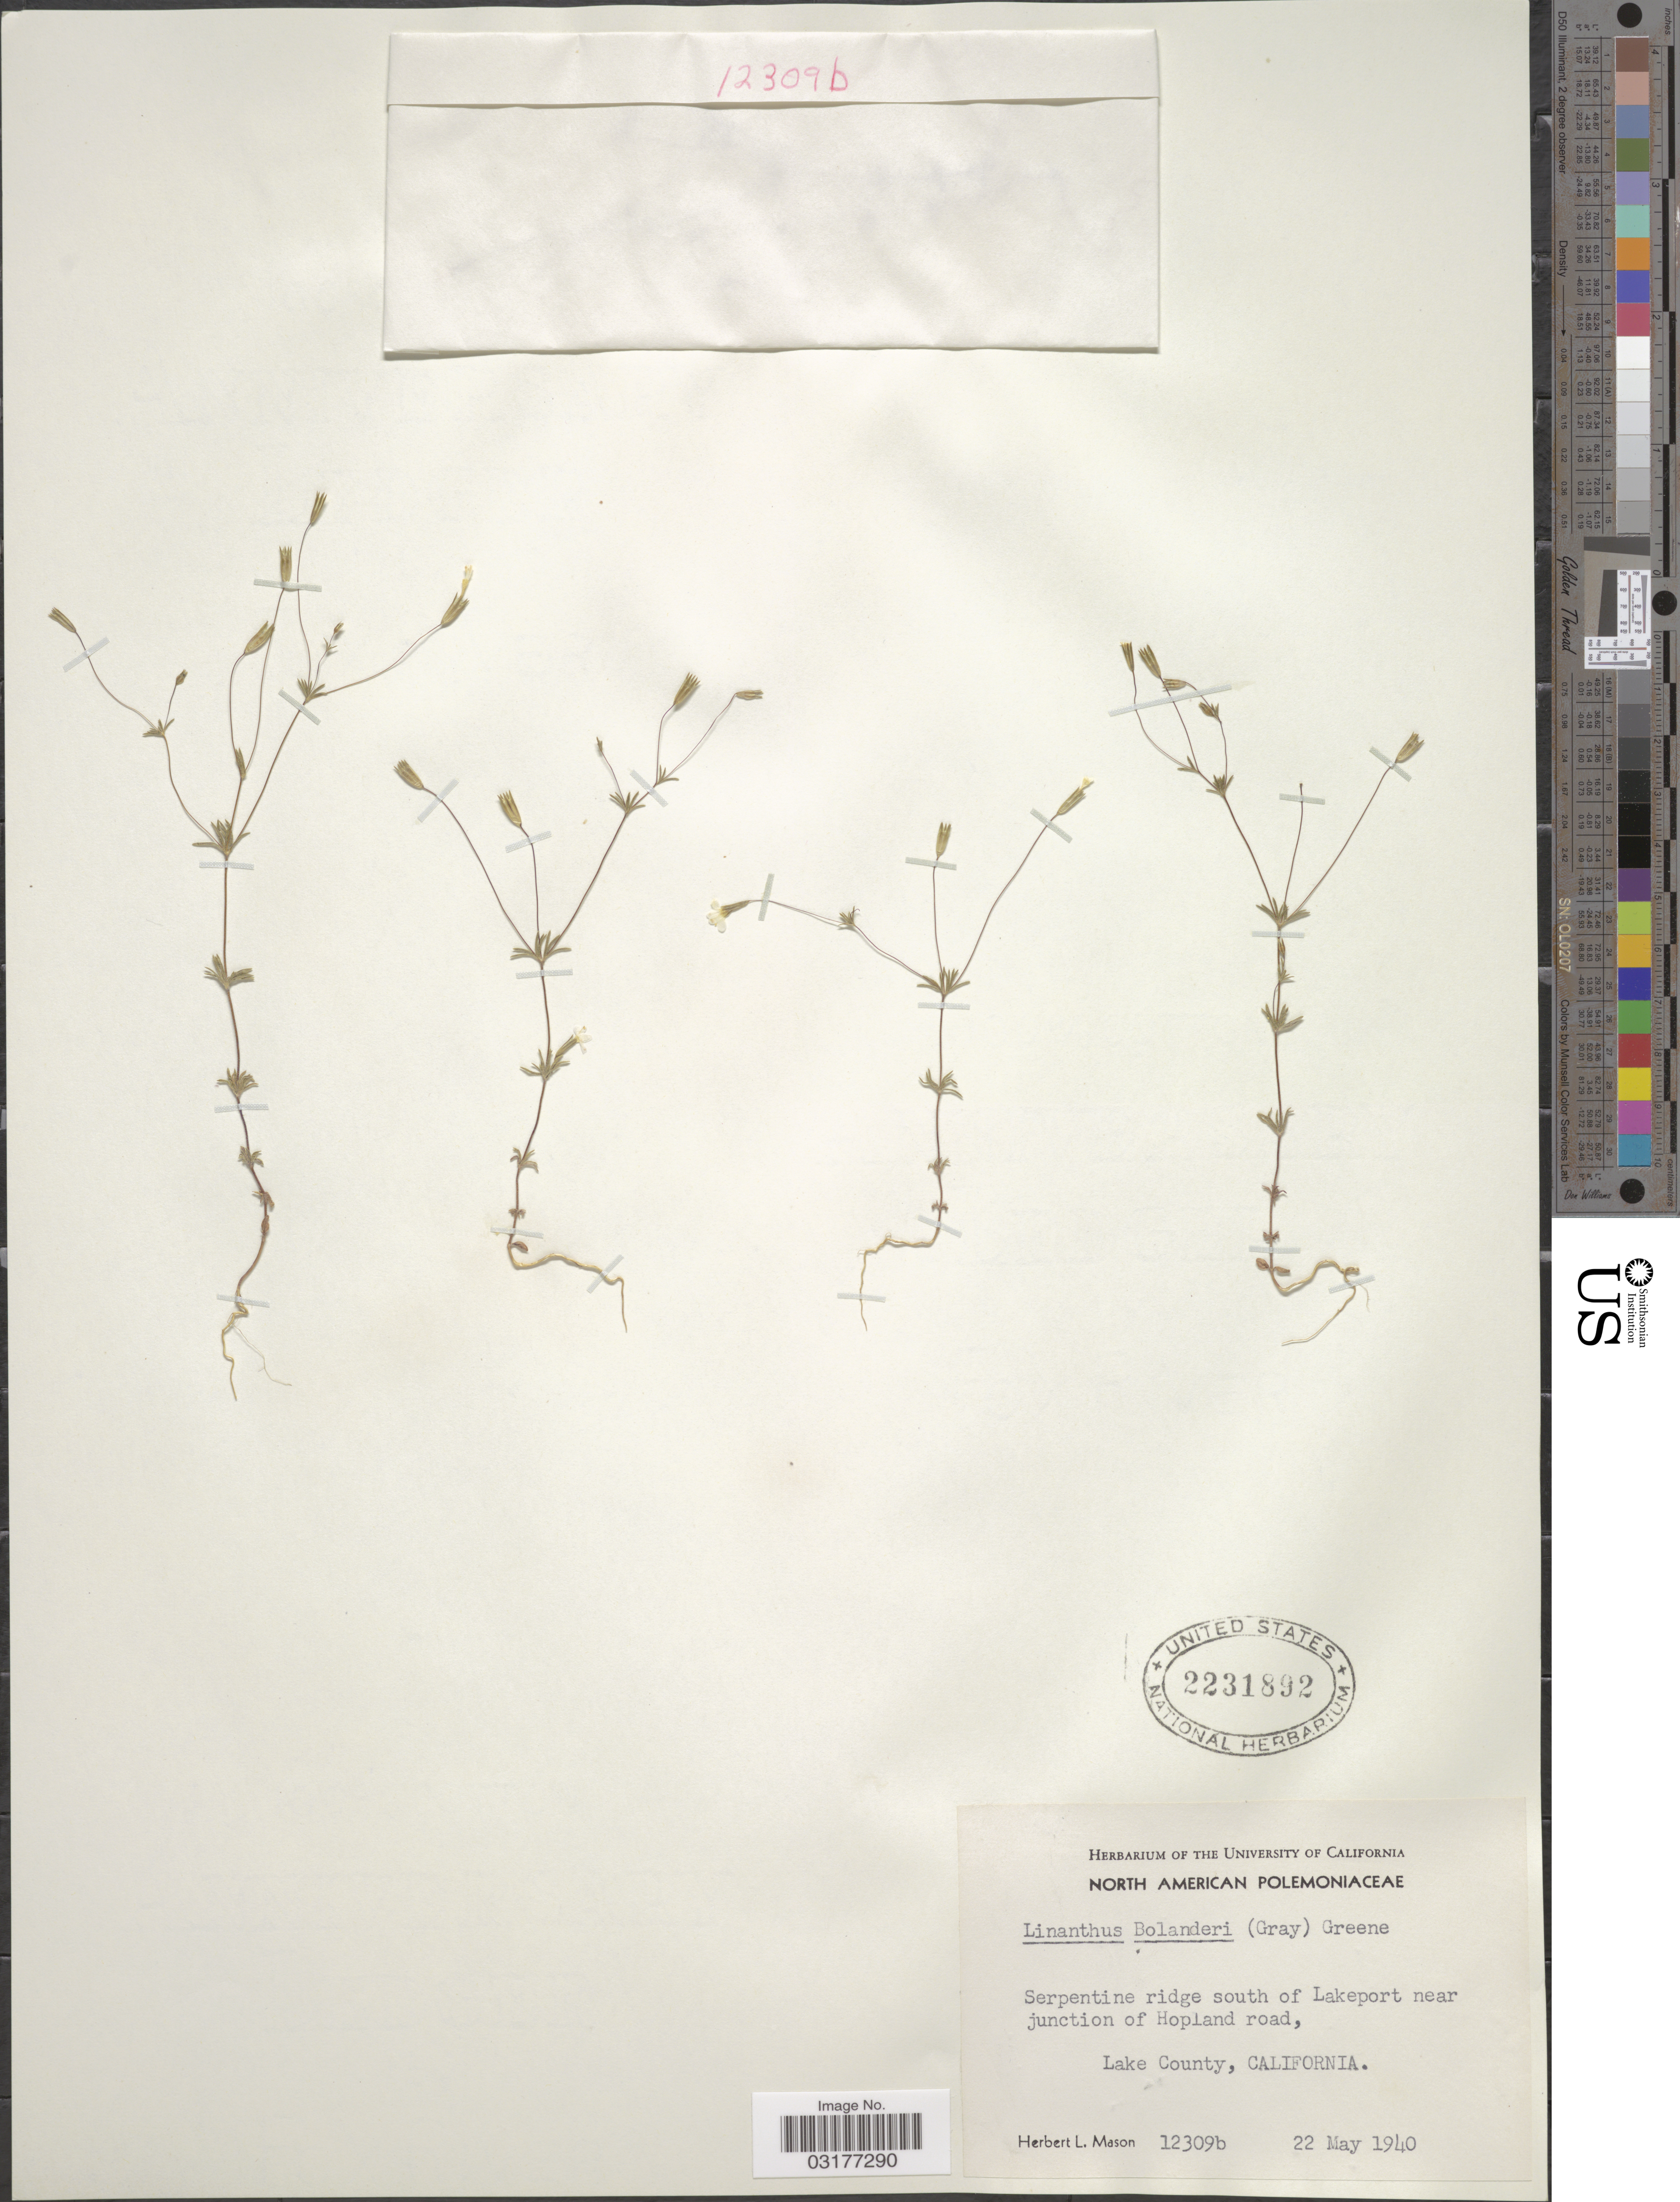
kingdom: Plantae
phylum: Tracheophyta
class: Magnoliopsida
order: Ericales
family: Polemoniaceae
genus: Leptosiphon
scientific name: Leptosiphon bolanderi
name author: (A. Gray) J.M. Porter & L.A. Johnson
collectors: H. L. Mason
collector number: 12309b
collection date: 1940-05-22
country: United States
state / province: California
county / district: Lake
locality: Serpentine ridge south of Lakeport near junction of Hopland road, Lake County.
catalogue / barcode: US 2231892